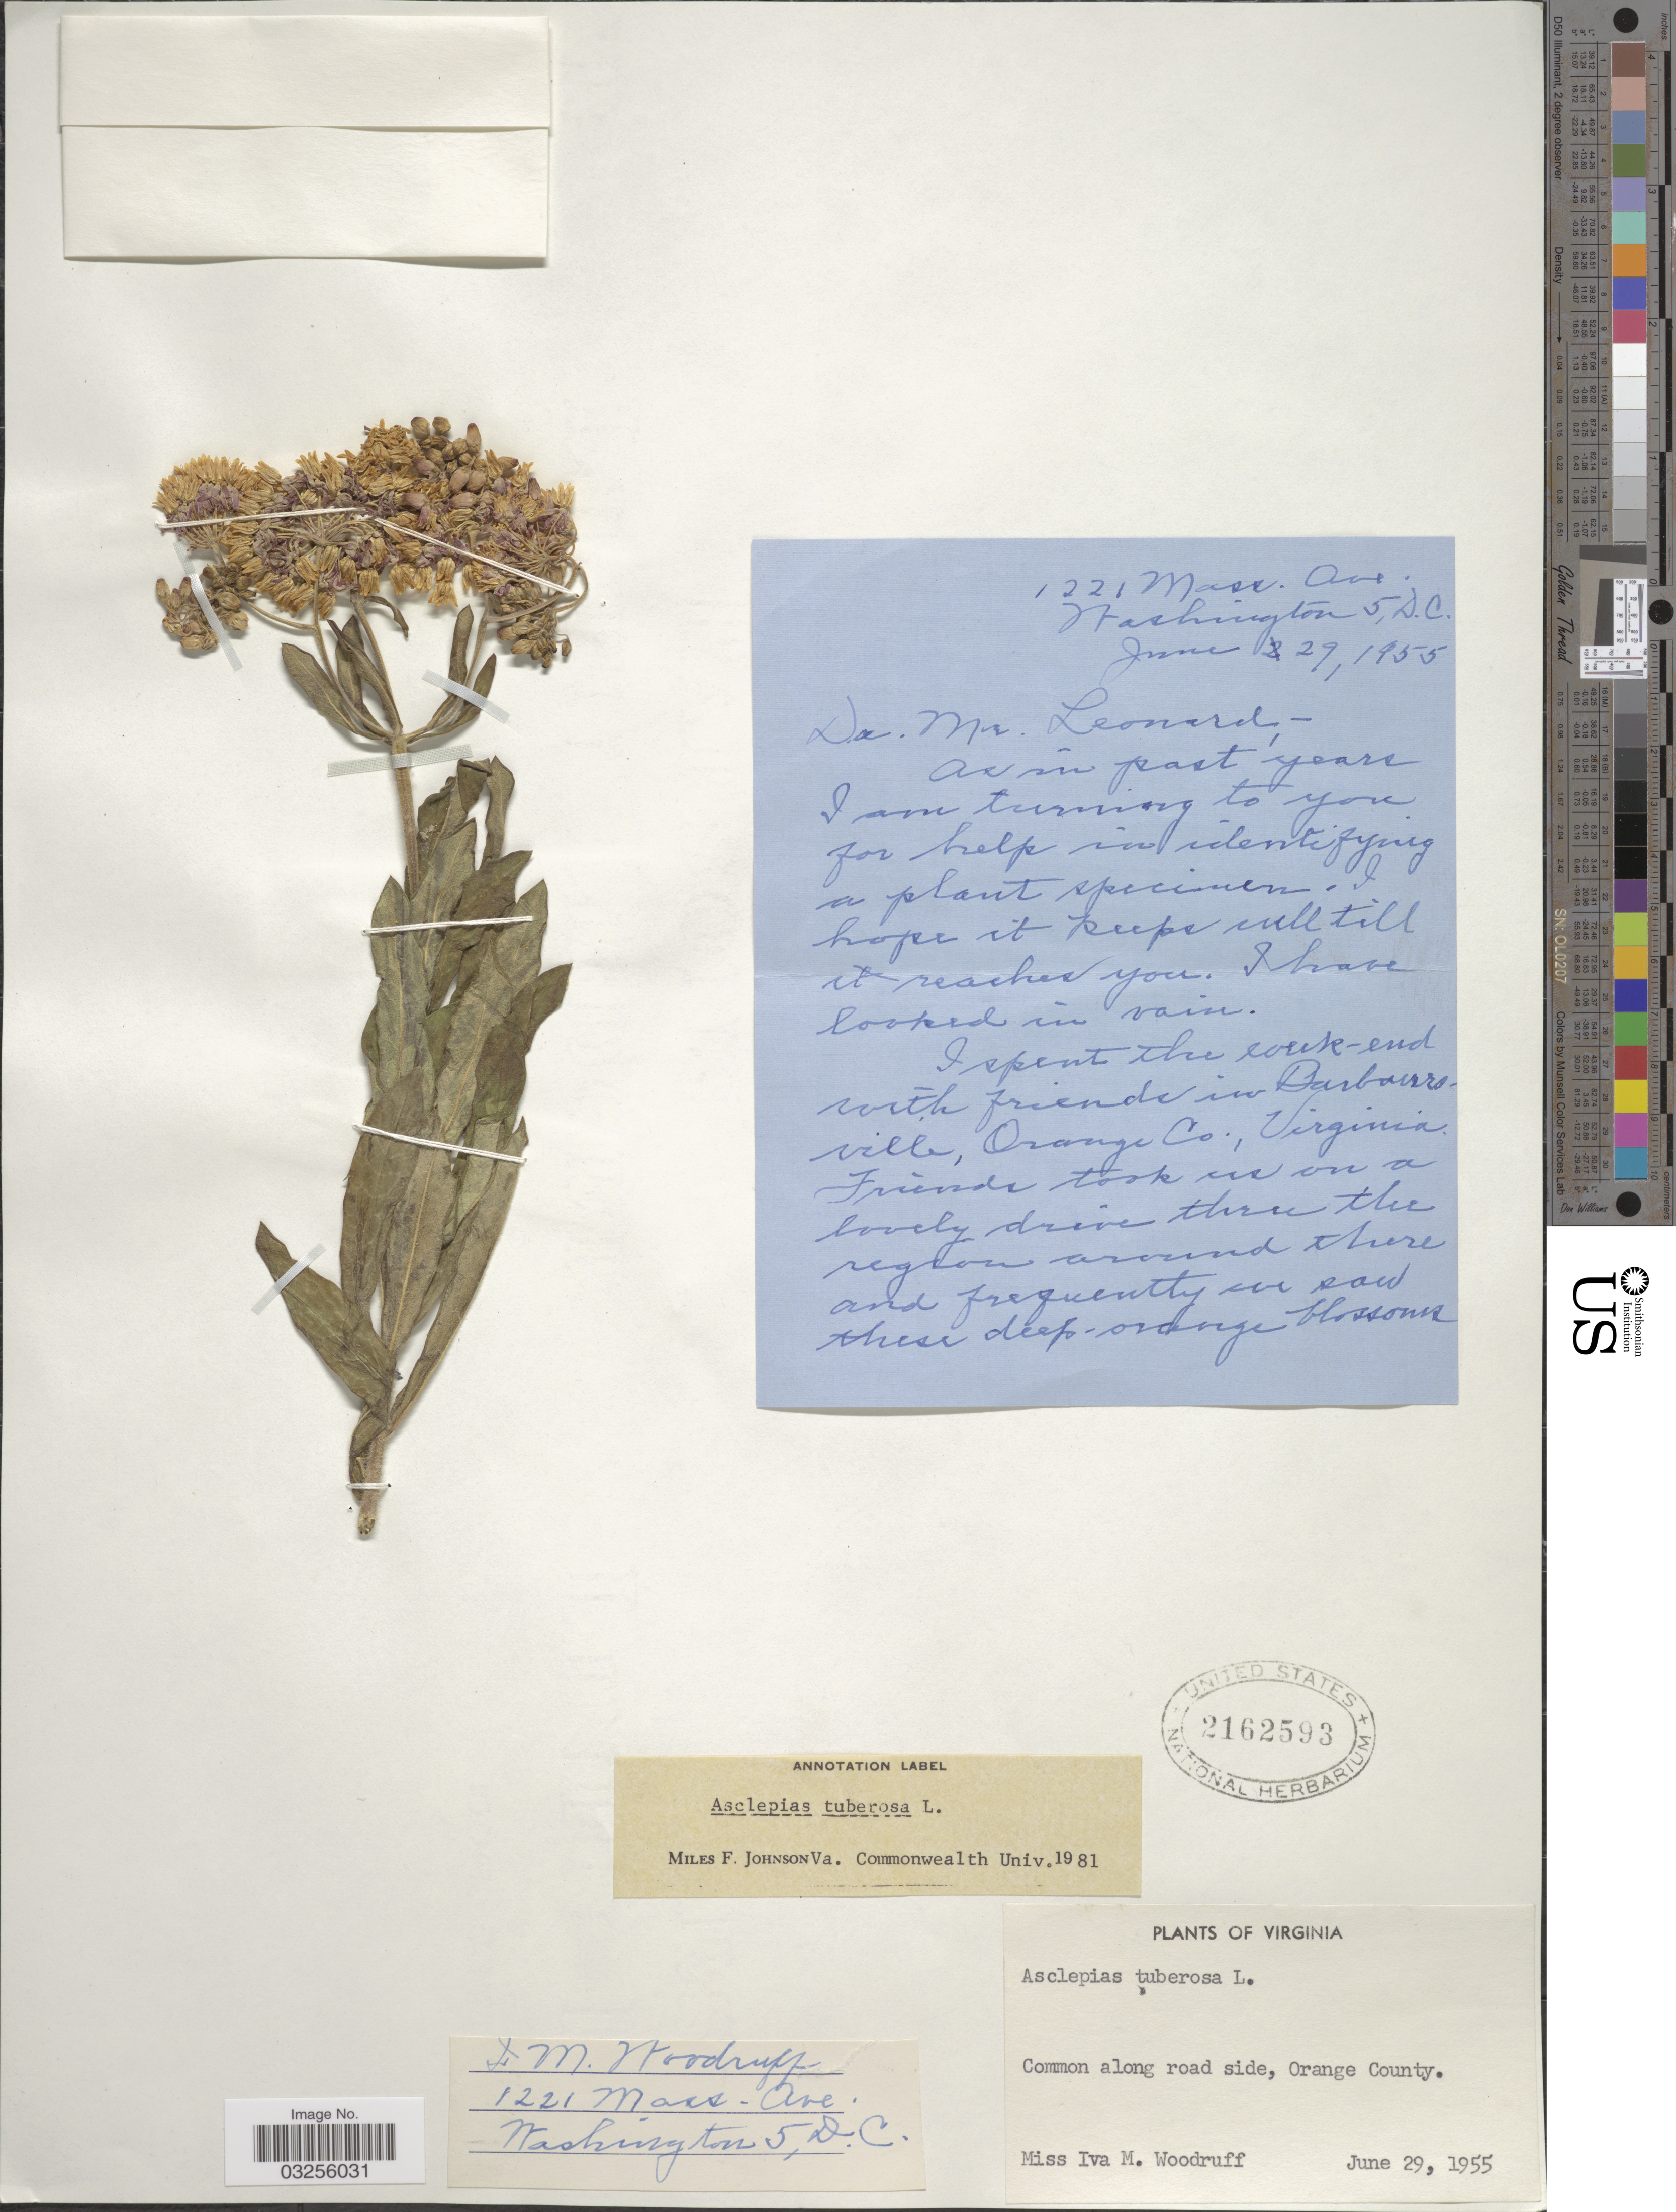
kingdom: Plantae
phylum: Tracheophyta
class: Magnoliopsida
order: Gentianales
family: Apocynaceae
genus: Asclepias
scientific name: Asclepias tuberosa subsp. tuberosa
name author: L.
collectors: I. Woodruff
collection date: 1955-06-29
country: United States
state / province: Virginia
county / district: Orange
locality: Common along road side, Orange County.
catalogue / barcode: US 2162593